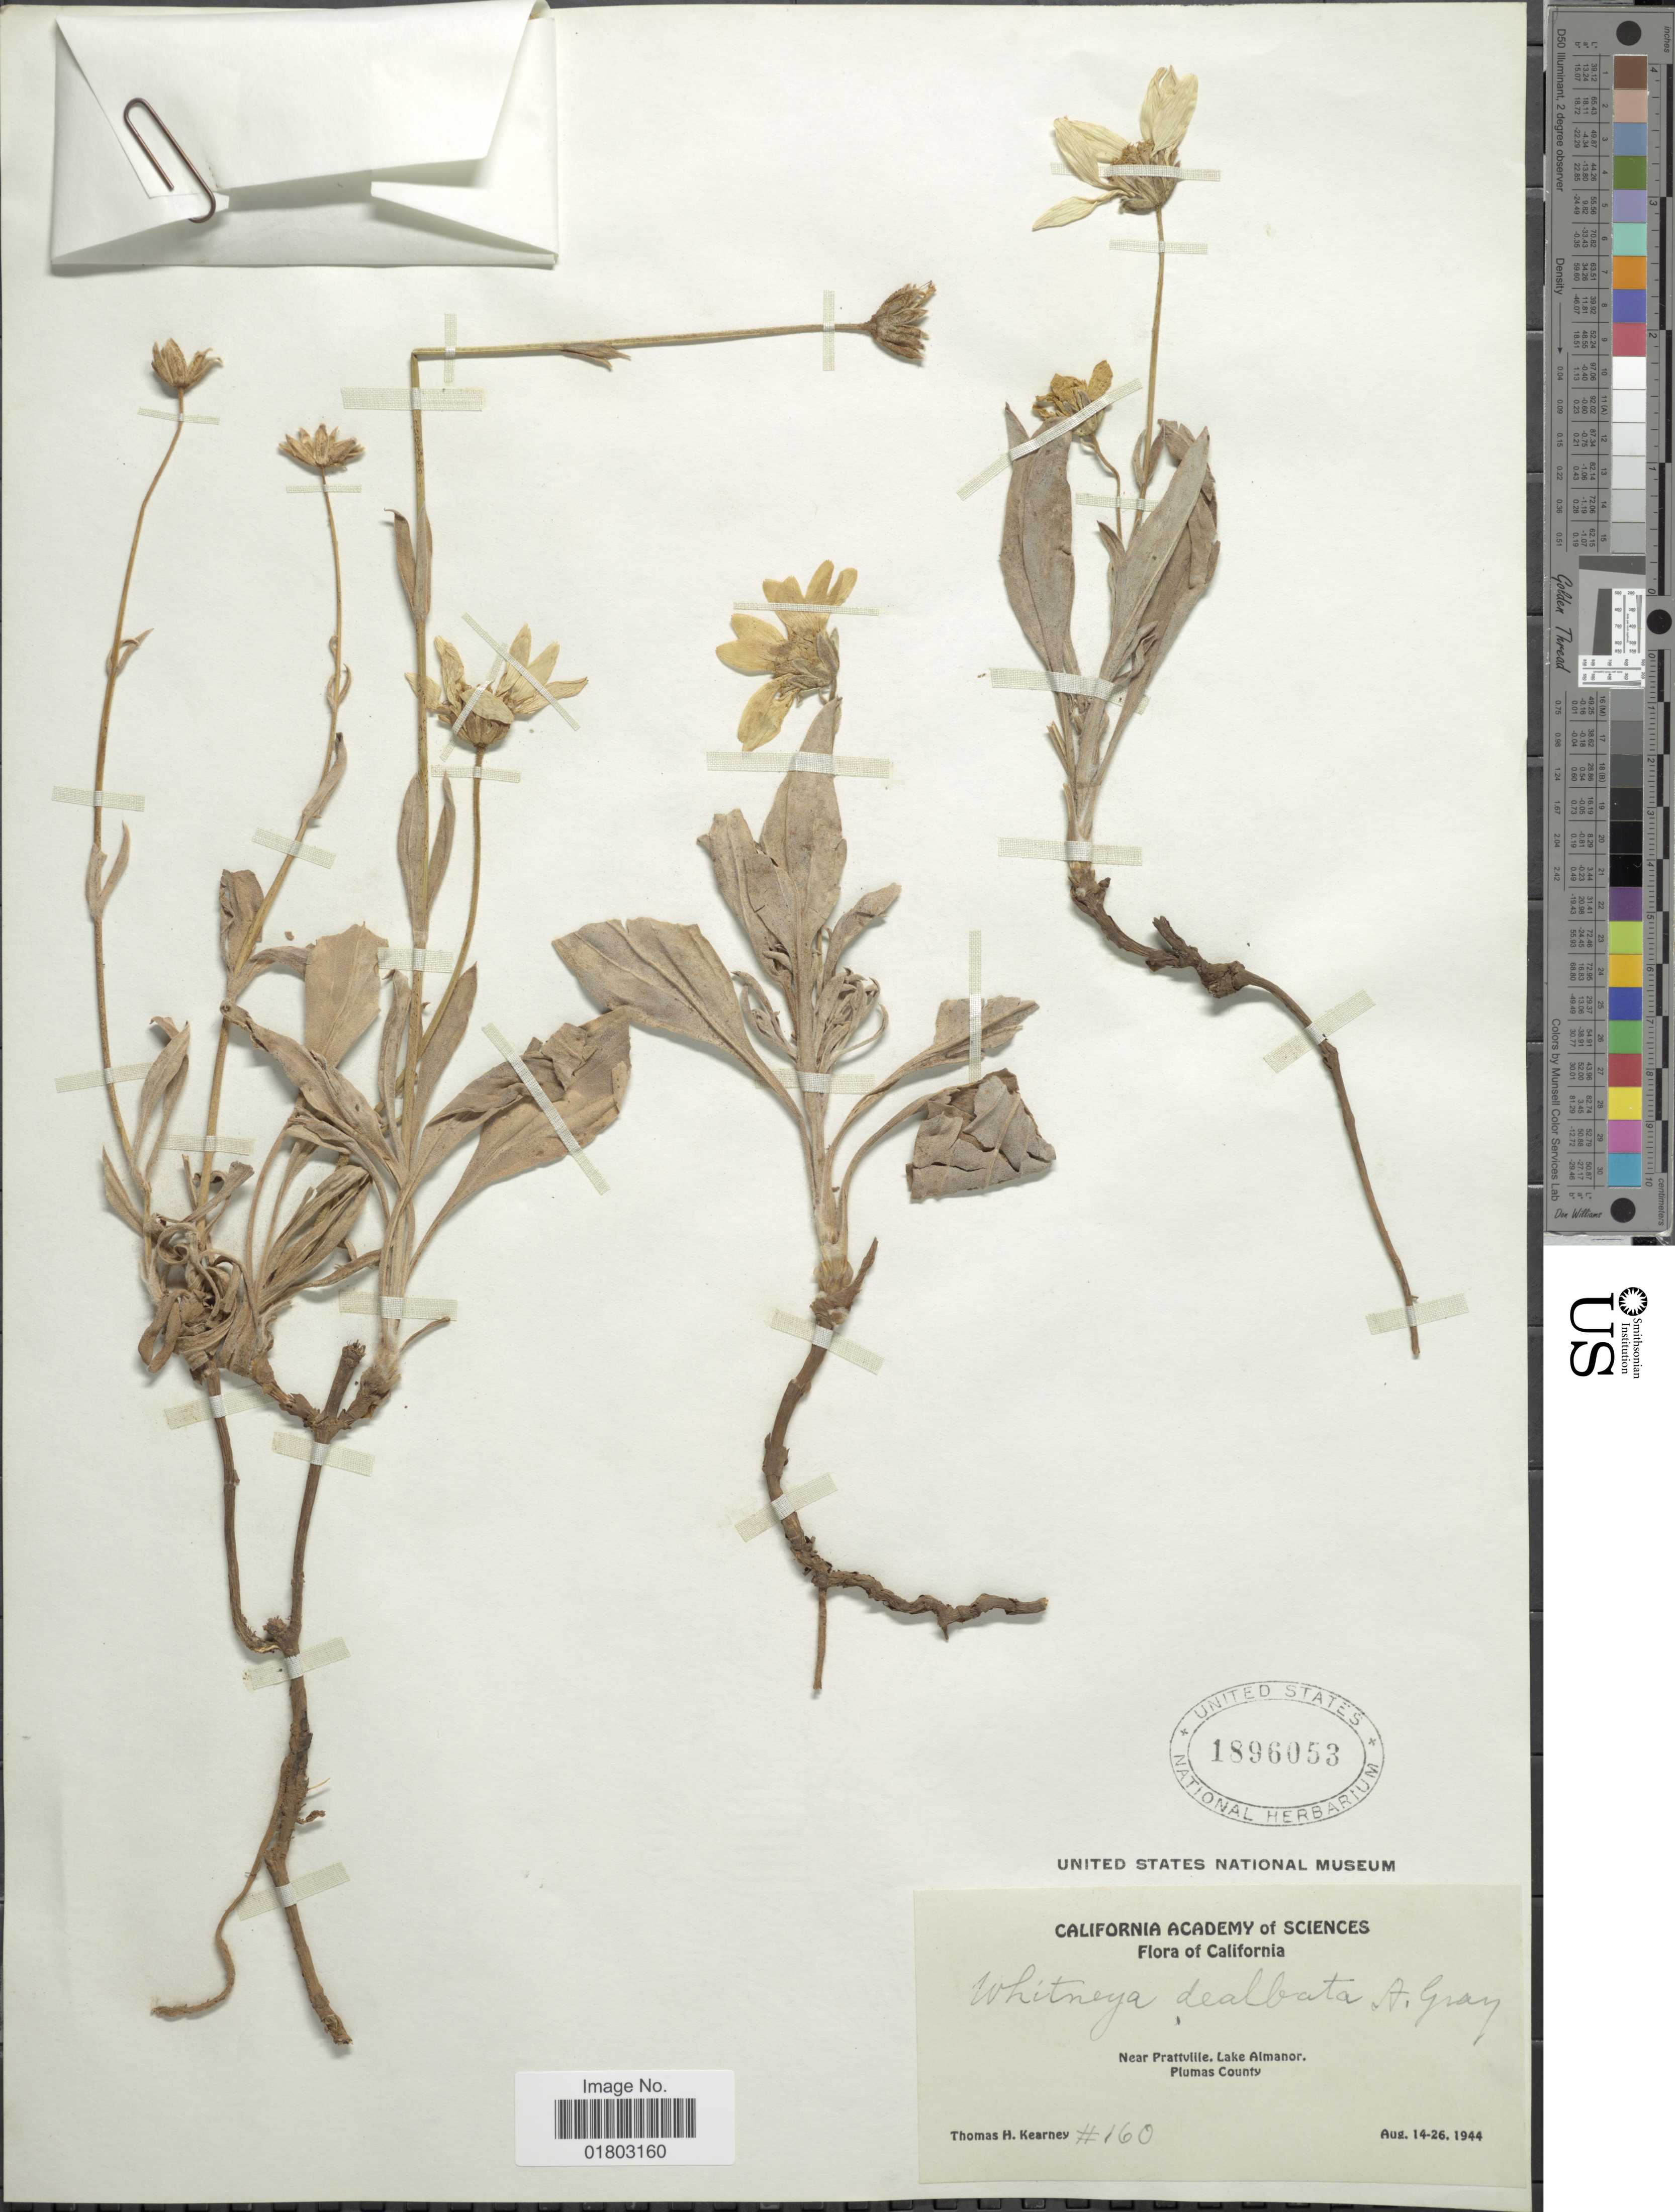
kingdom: Plantae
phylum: Tracheophyta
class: Magnoliopsida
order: Asterales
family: Asteraceae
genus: Arnica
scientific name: Arnica dealbata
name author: (A. Gray) B.G. Baldwin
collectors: T. H. Kearney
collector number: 160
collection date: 1944-08-14/1944-08-26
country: United States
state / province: California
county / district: Plumas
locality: Near Prattville, Lake Almanor. Plumas County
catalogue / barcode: US 1896053